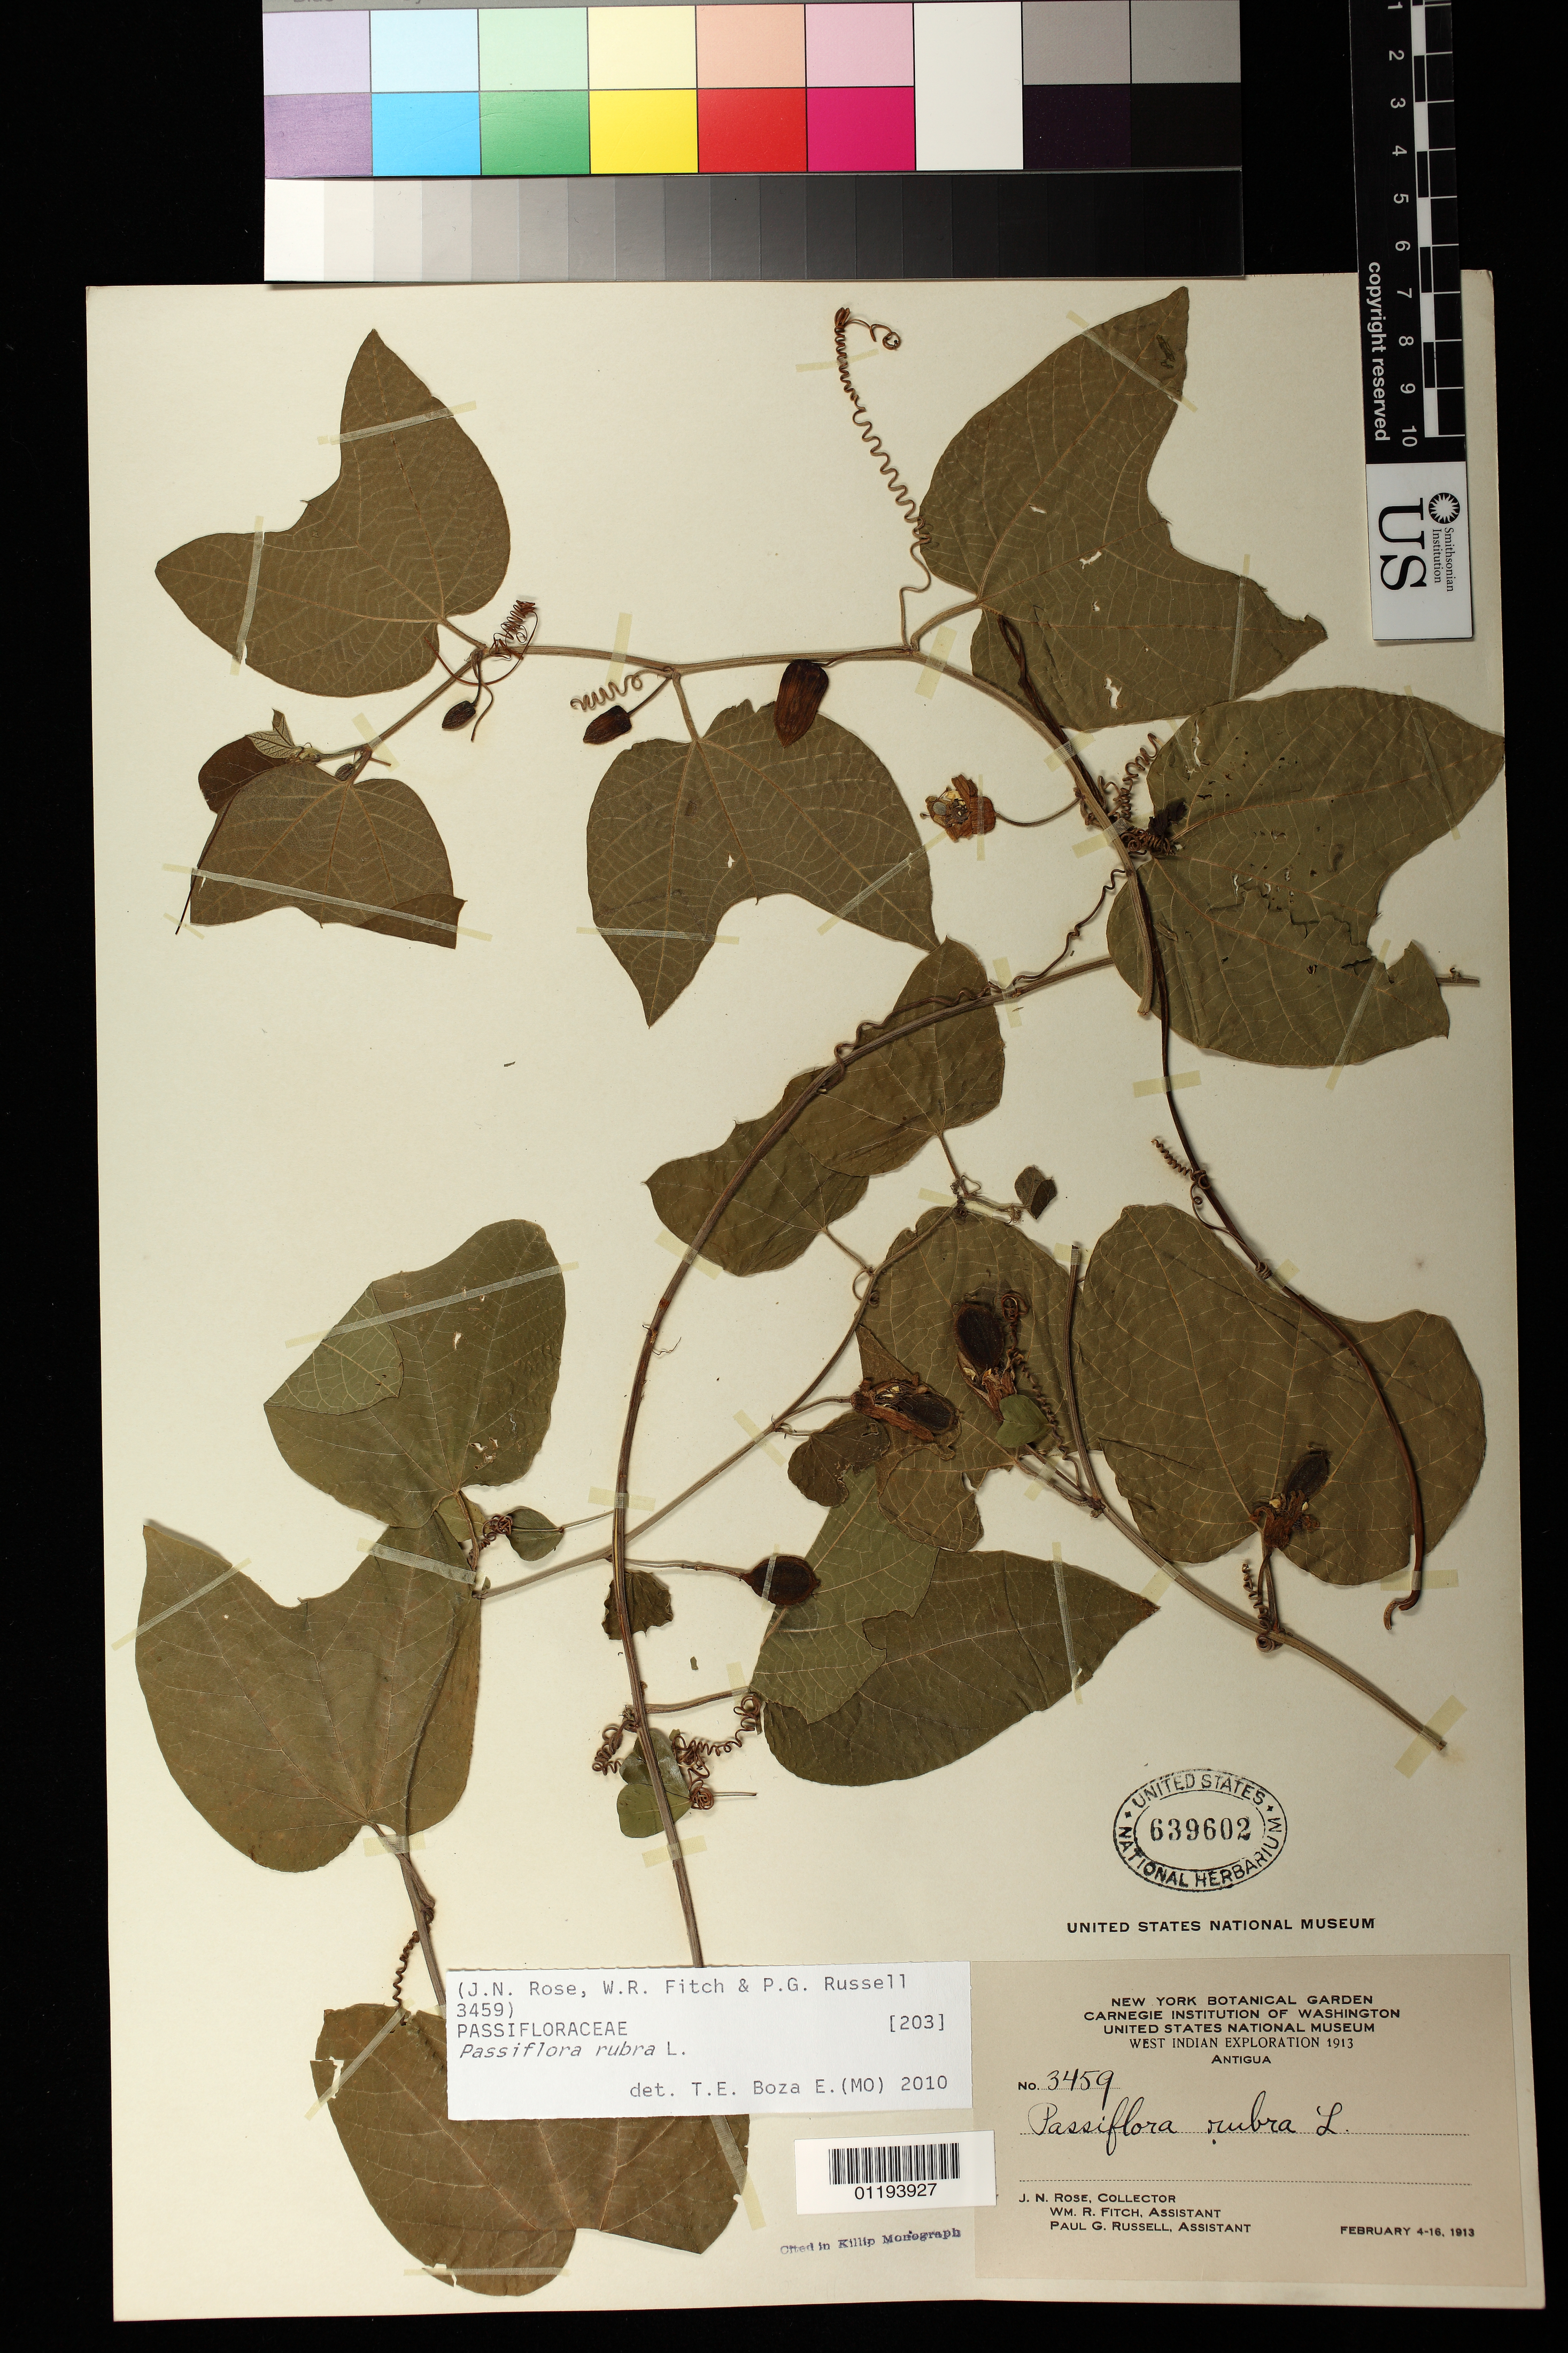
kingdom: Plantae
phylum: Tracheophyta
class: Magnoliopsida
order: Malpighiales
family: Passifloraceae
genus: Passiflora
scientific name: Passiflora rubra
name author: L.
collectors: J. N. Rose, W. R. Fitch & P. G. Russell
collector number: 3459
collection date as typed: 1913 Feb 04 1913 Feb 16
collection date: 1913-02-04/1913-02-16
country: Antigua and Barbuda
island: Antigua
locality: Antigua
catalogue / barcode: US 639602